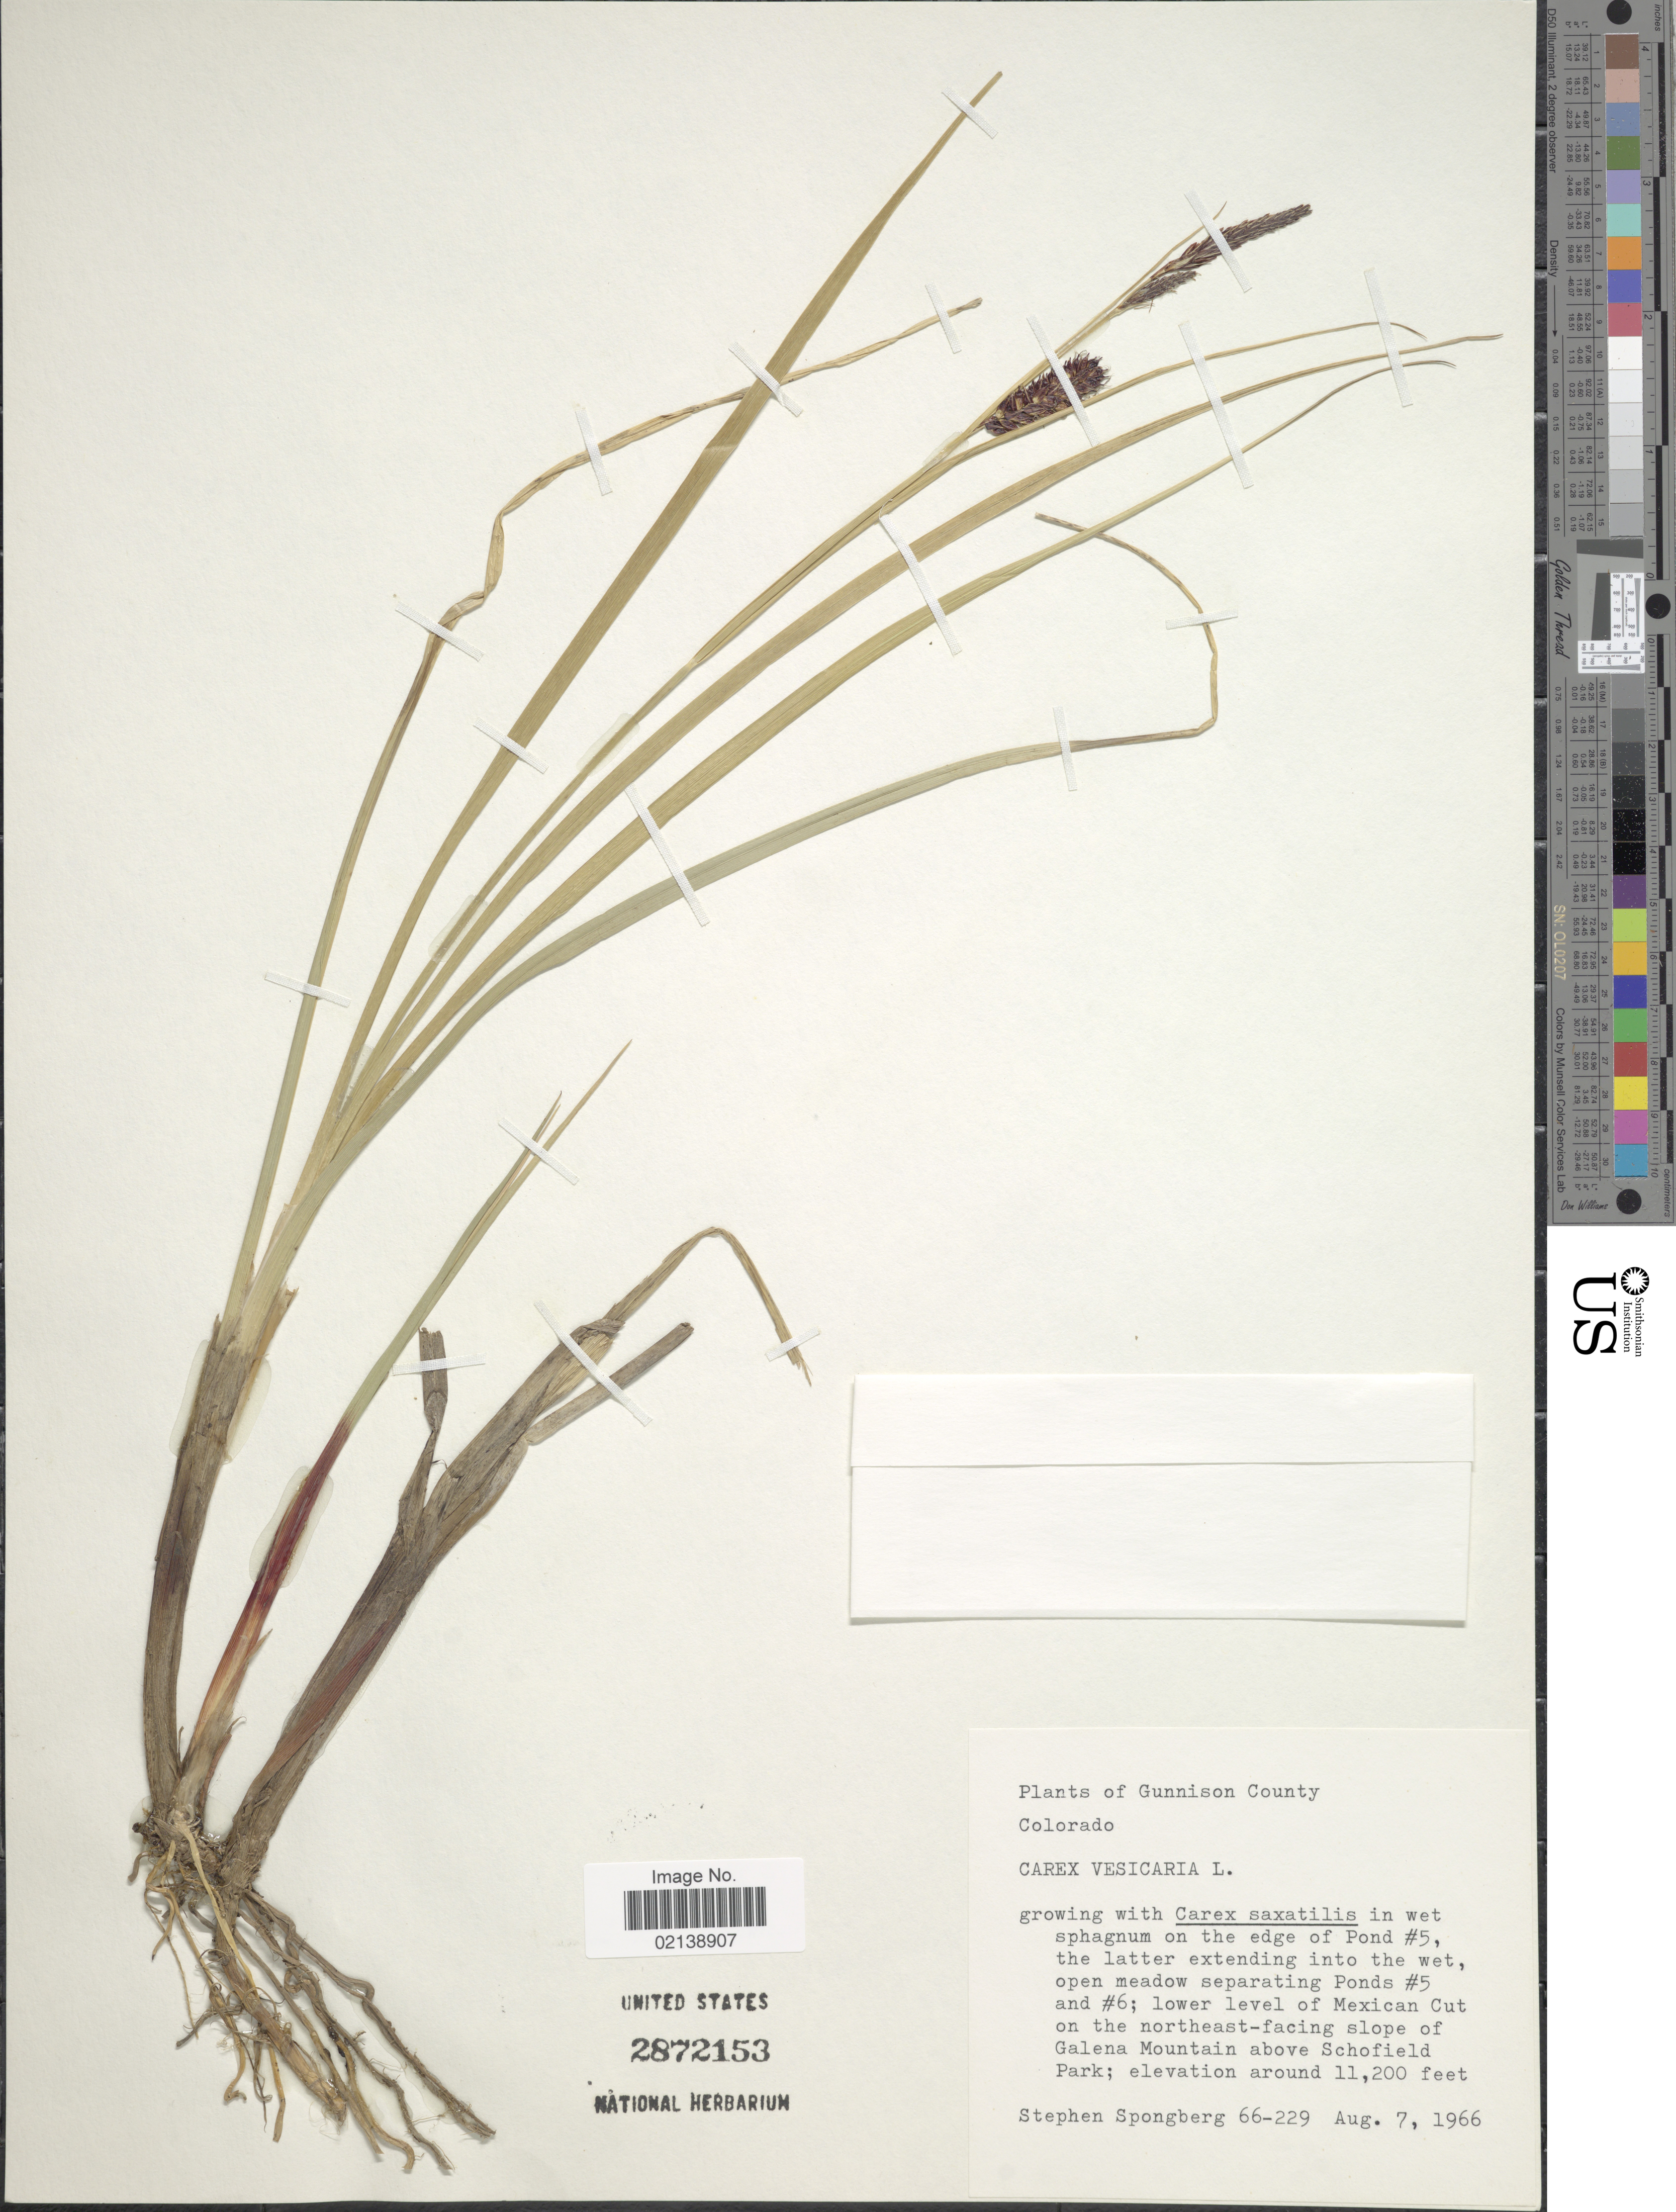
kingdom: Plantae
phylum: Tracheophyta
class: Liliopsida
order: Poales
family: Cyperaceae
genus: Carex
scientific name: Carex vesicaria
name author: L.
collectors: S. A.Spongberg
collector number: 66-229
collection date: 1966-08-07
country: United States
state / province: Colorado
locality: Gunnison County, lower level of Mexican Cut on the northeast-facing slope of Galena Mountain above Schofield Park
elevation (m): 3414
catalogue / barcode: US 2872153